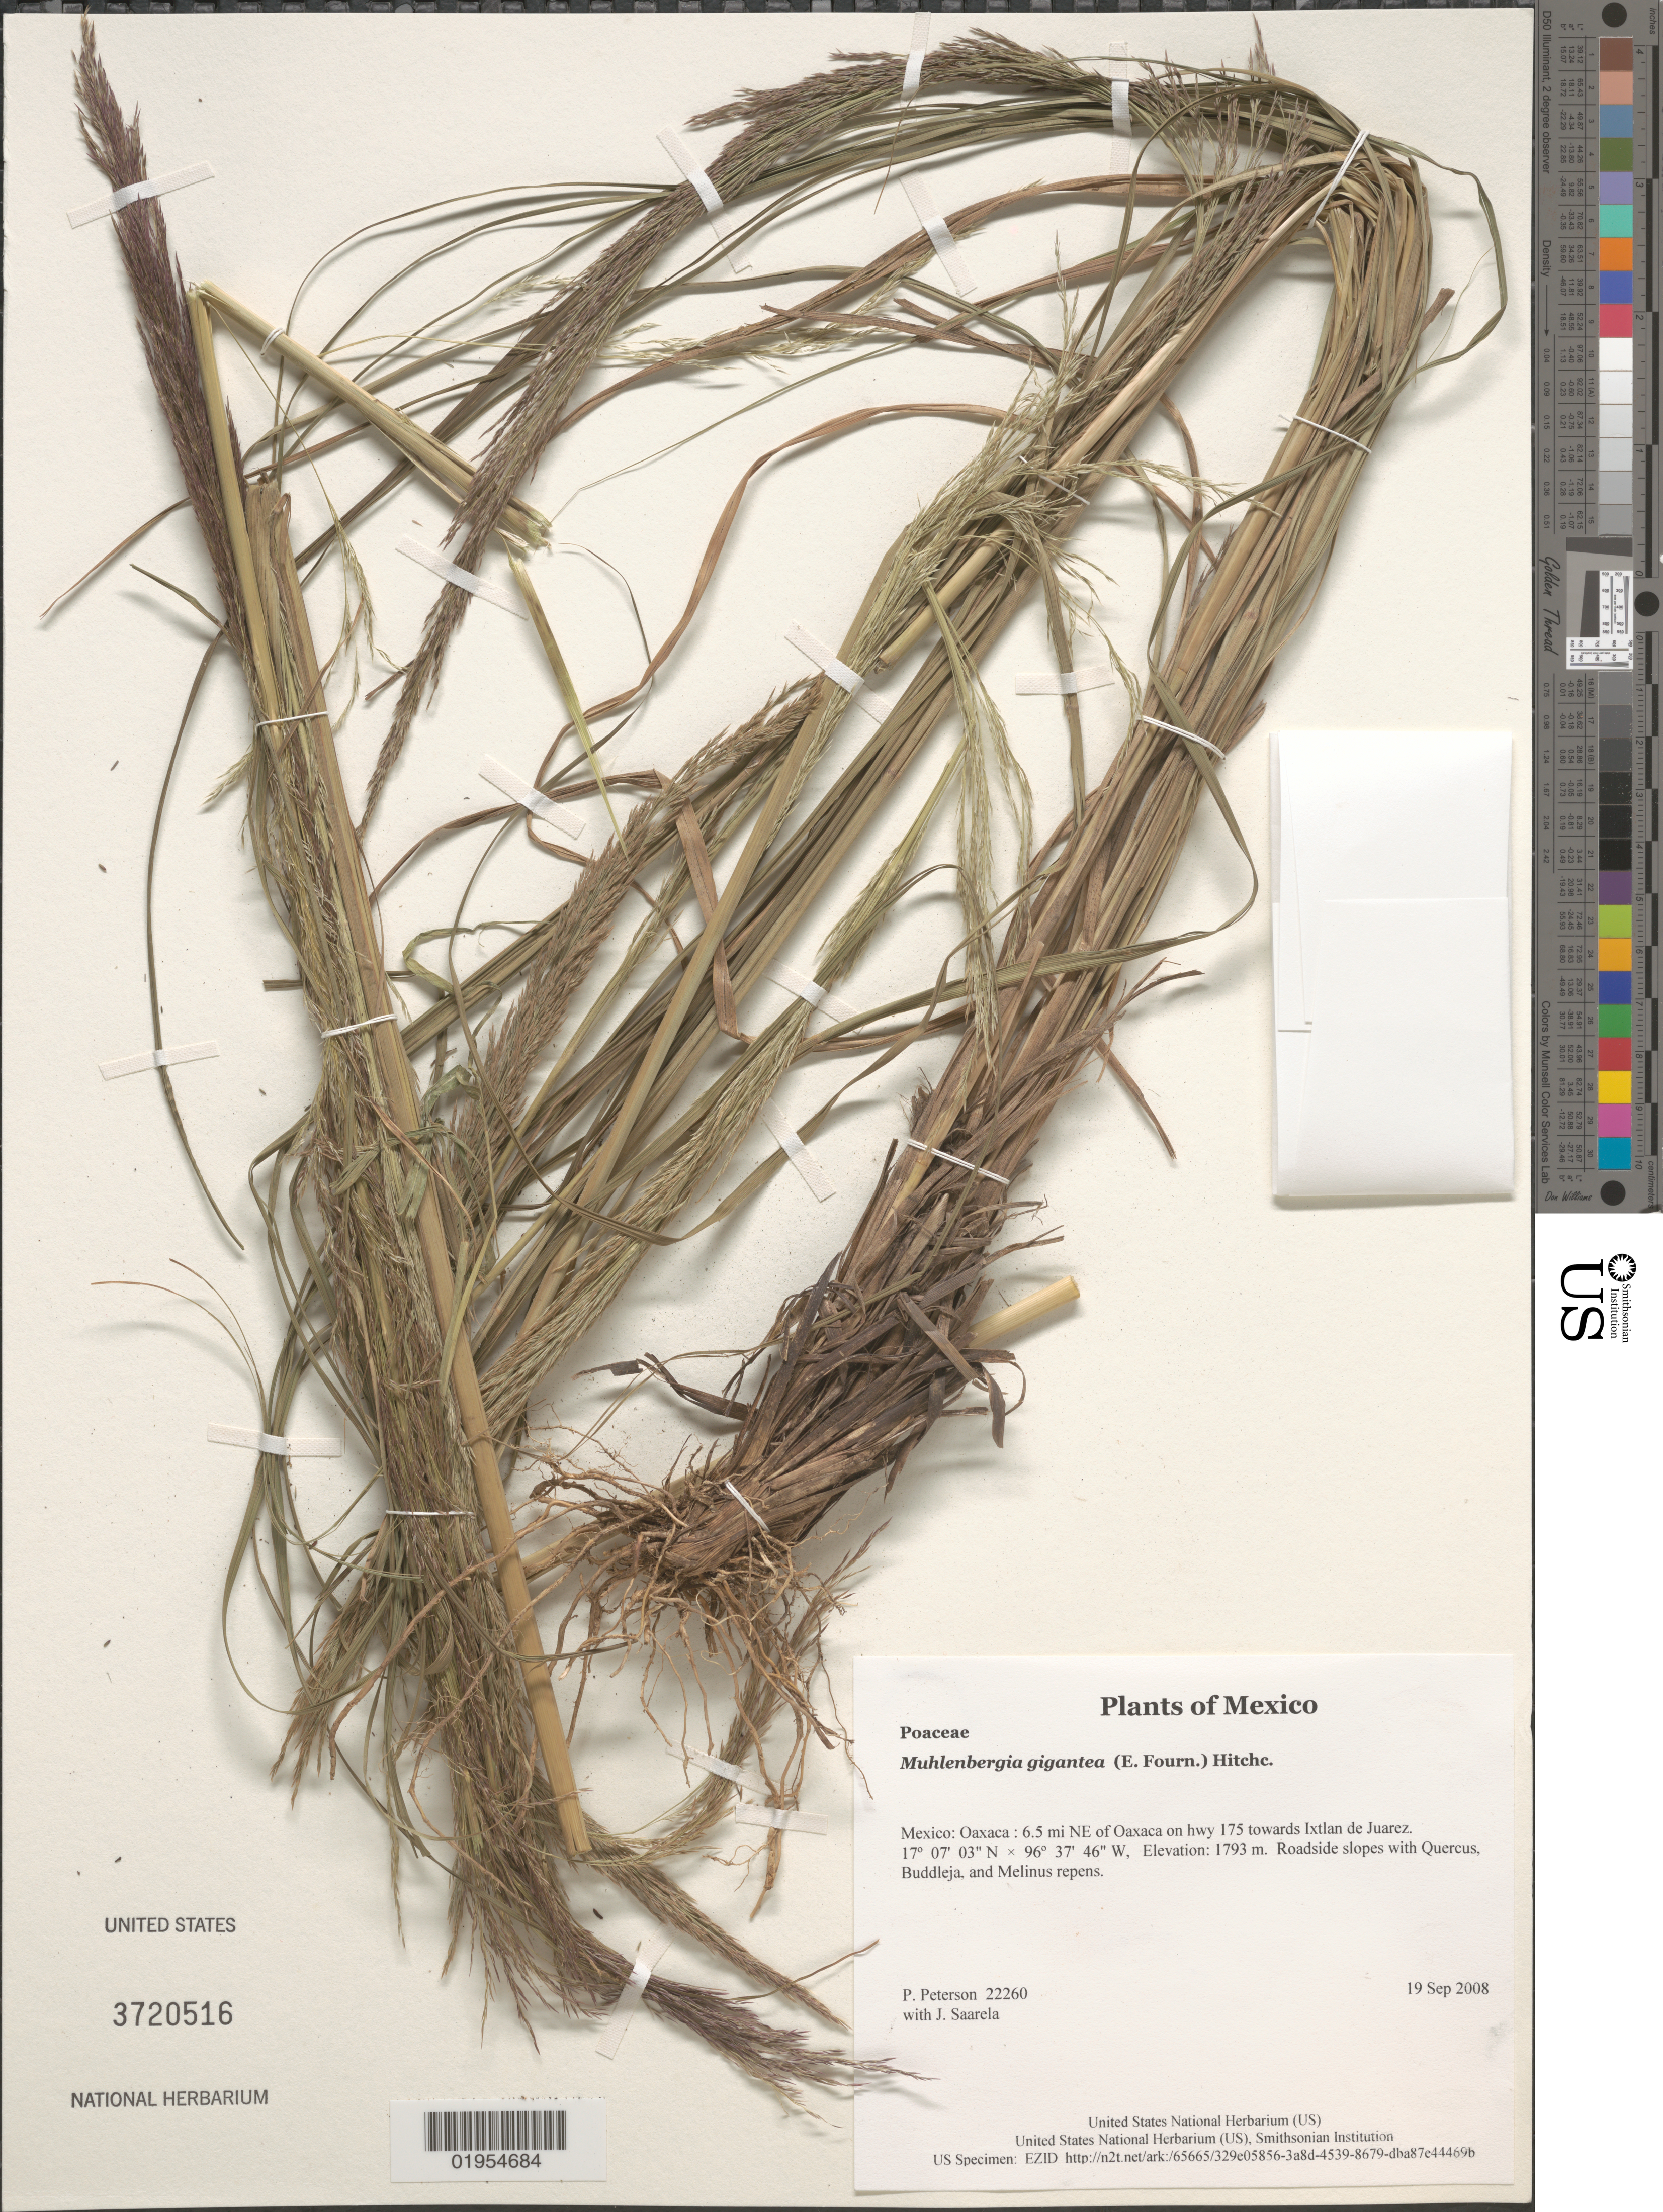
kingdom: Plantae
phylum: Tracheophyta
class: Liliopsida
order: Poales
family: Poaceae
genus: Muhlenbergia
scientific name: Muhlenbergia gigantea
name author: (E. Fourn.) Hitchc.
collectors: P. M. Peterson & J. Saarela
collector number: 22260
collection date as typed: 19 Sep 2008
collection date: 2008-09-19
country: Mexico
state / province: Oaxaca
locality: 6.5 mi NE of Oaxaca on hwy 175 towards Ixtlan de Juarez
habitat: Roadside slopes with Quercus, Buddleja, and Melinus repens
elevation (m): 1793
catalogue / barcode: US 3720516